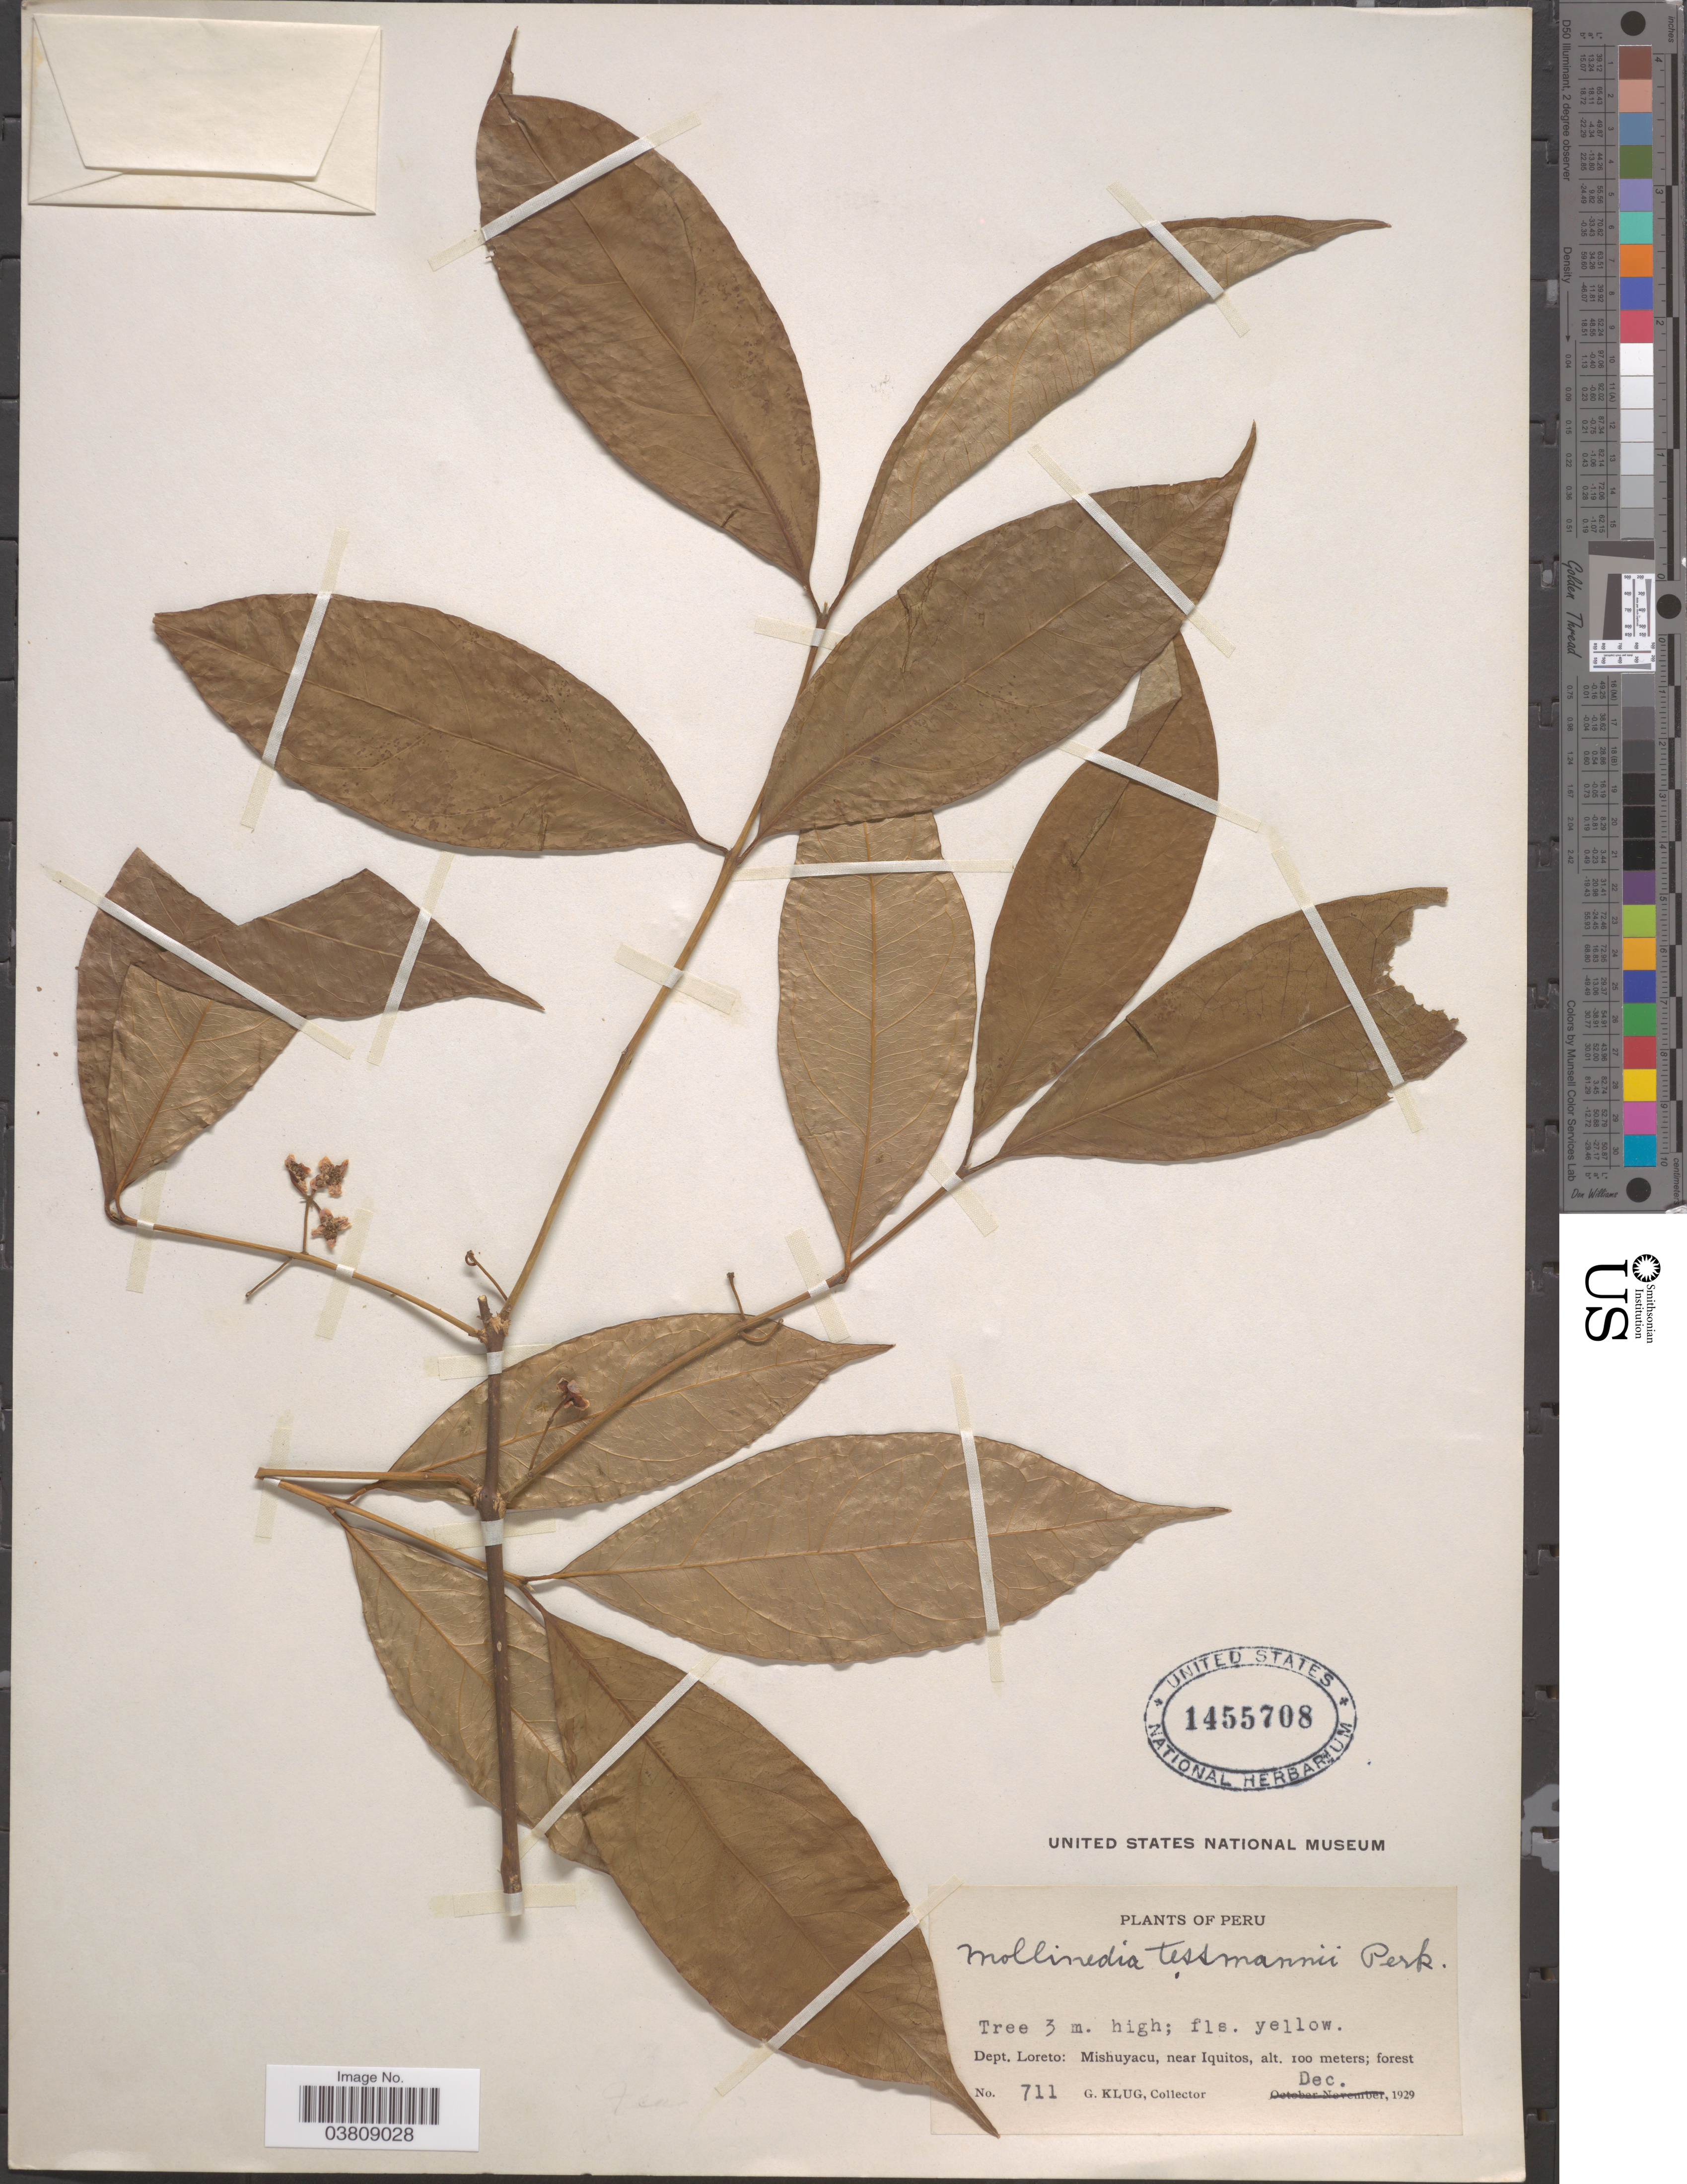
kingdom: Plantae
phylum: Tracheophyta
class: Magnoliopsida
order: Laurales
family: Monimiaceae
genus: Mollinedia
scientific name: Mollinedia tessmannii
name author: Perkins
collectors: G. Klug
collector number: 711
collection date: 1929-12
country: Peru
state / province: Loreto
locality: Dept. Loreto: Mishuyacu, near Iquitos.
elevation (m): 100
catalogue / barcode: US 1455708